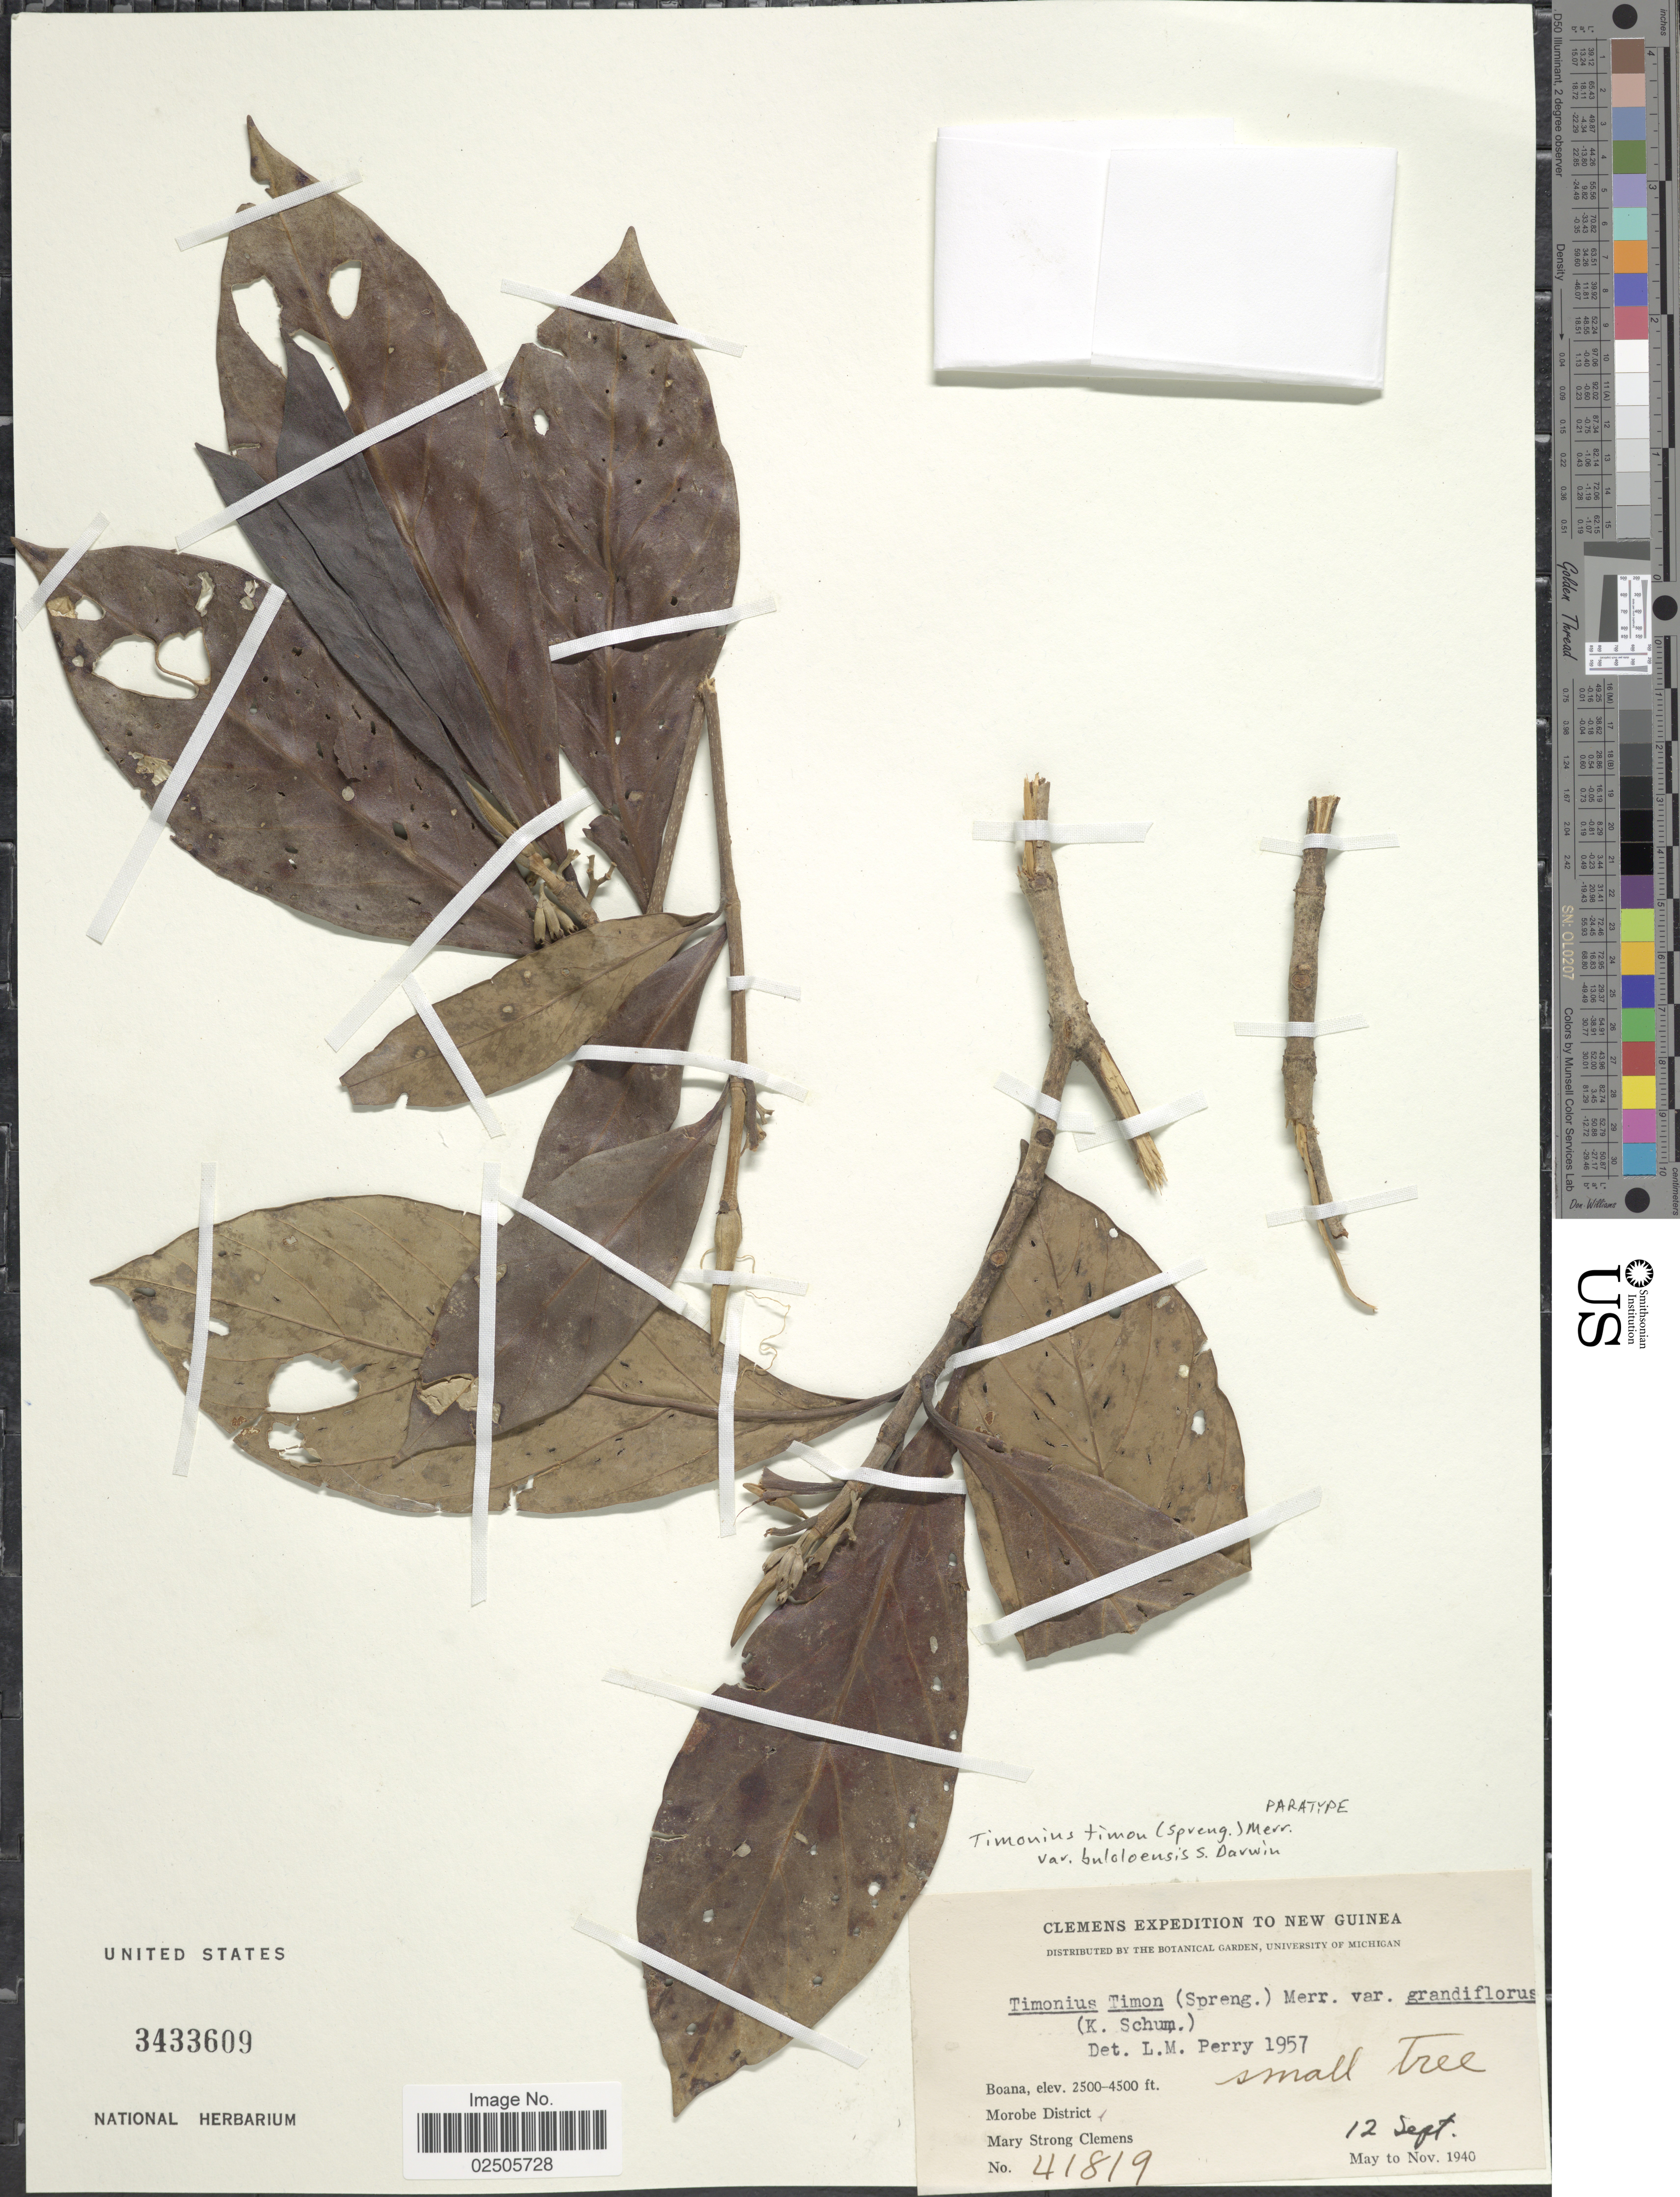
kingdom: Plantae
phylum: Tracheophyta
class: Magnoliopsida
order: Gentianales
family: Rubiaceae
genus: Timonius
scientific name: Timonius timon var. buloloensis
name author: S.P. Darwin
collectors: M. S. Clemens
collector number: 41819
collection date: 1940-09-12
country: Papua New Guinea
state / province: Morobe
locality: New Guinea, Boana, Morobe District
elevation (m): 762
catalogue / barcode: US 3433609